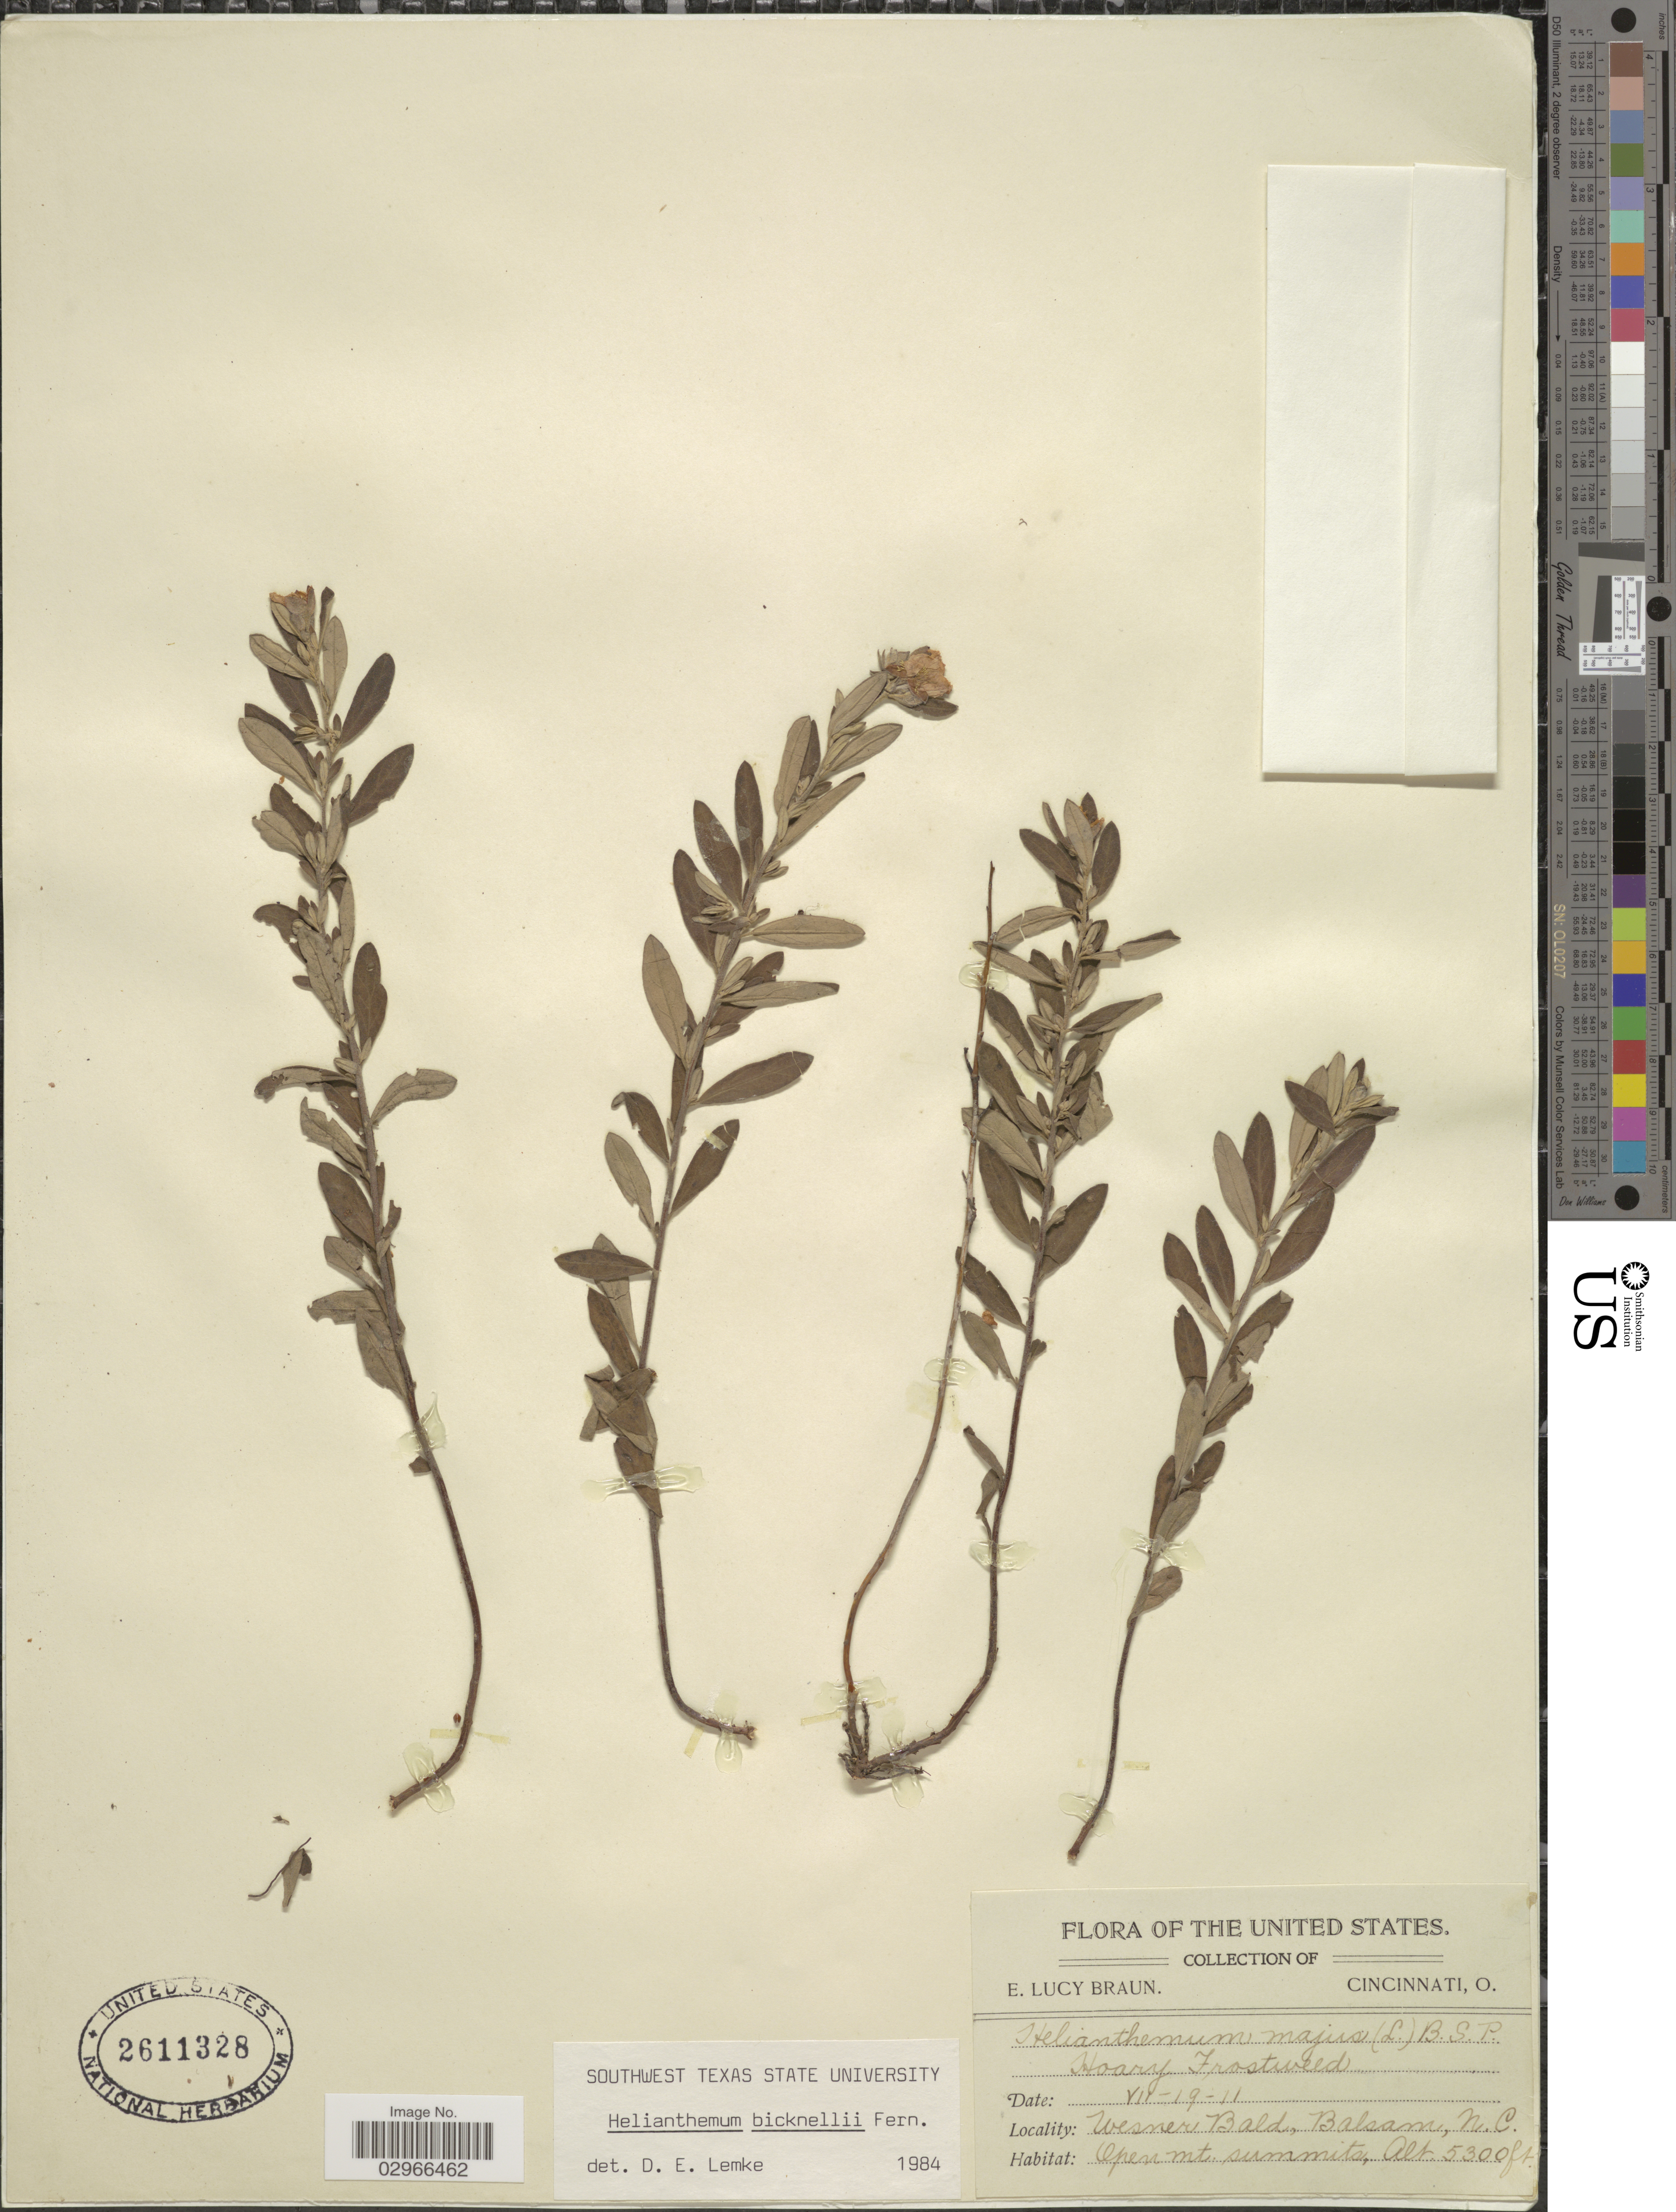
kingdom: Plantae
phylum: Tracheophyta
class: Magnoliopsida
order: Malvales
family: Cistaceae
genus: Helianthemum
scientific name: Helianthemum bicknellii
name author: Fernald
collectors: E. L. Braun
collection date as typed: Transcribed d/m/y: 19/7/11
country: United States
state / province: North Carolina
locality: Wesner Bald, Balsam, N.C.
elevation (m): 1615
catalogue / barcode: US 2611328